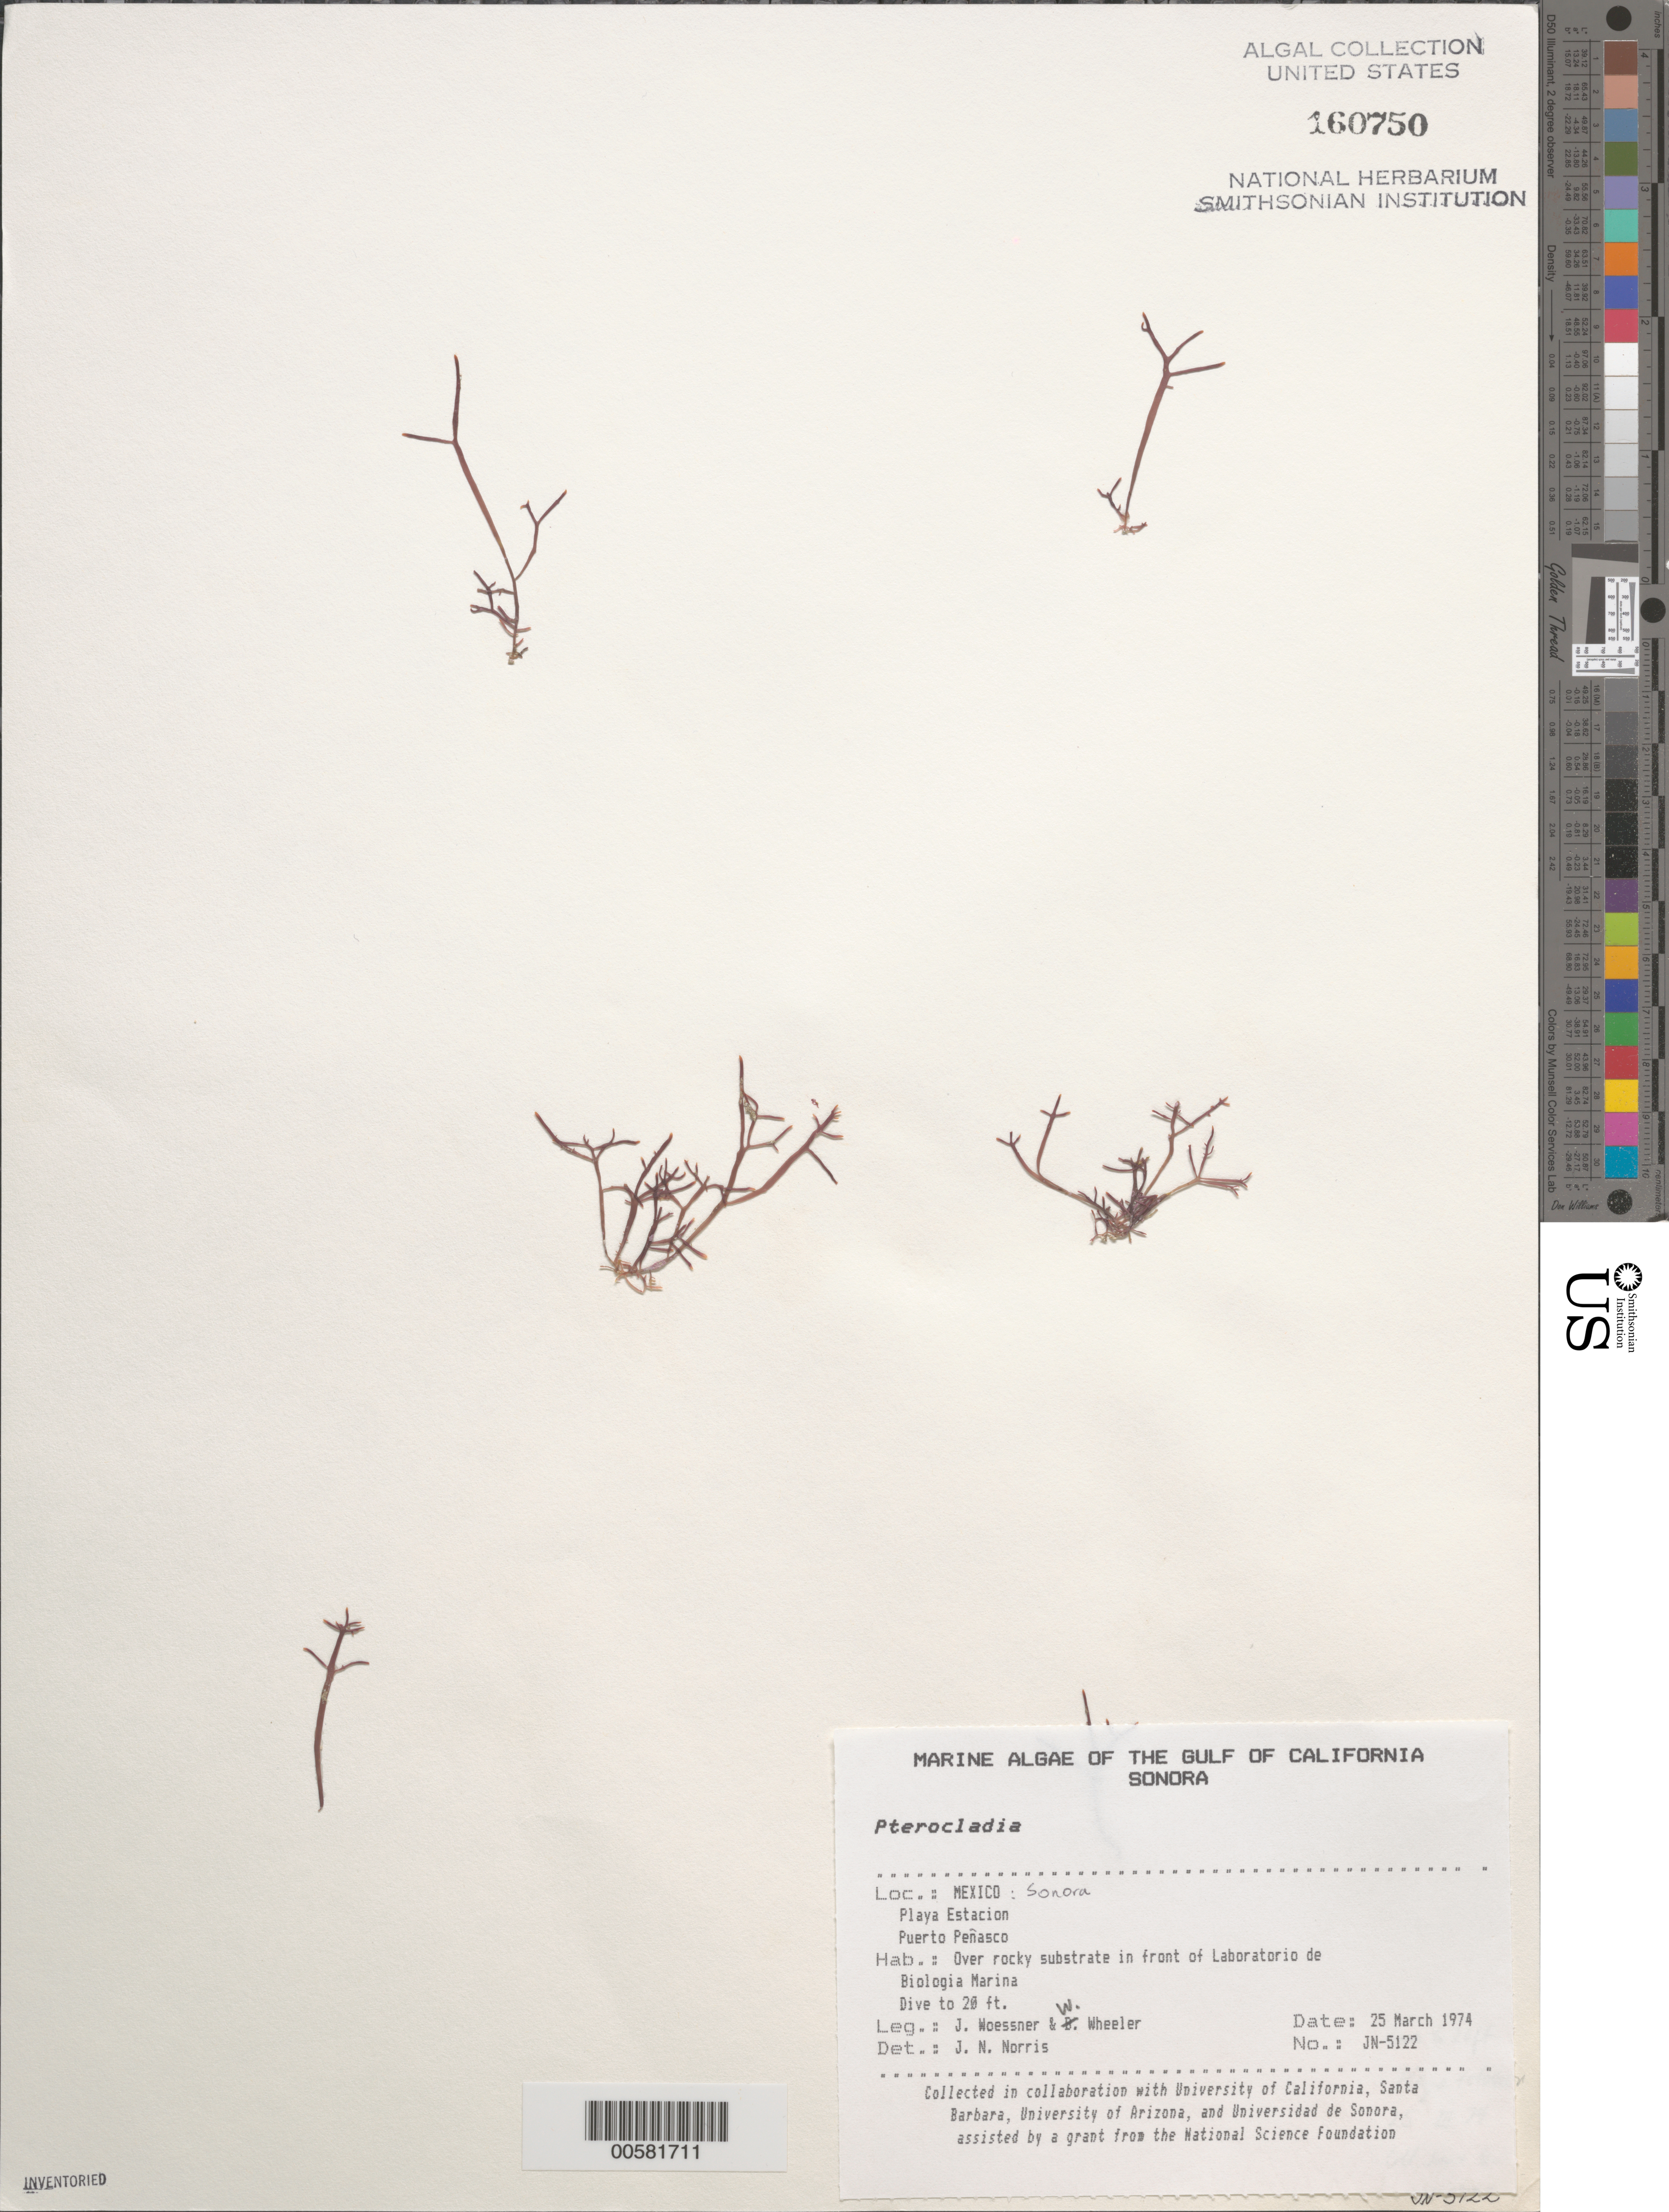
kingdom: Plantae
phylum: Rhodophyta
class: Florideophyceae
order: Gelidiales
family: Pterocladiaceae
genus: Pterocladia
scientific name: Pterocladia sp.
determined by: Norris, James N.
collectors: J. N. Norris & W. Wheeler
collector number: JN-5122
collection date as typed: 25 Mar 1974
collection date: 1974-03-25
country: Mexico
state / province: Sonora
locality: Playa Estacion, Puerto Penasco, marine station shore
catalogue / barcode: US 160750